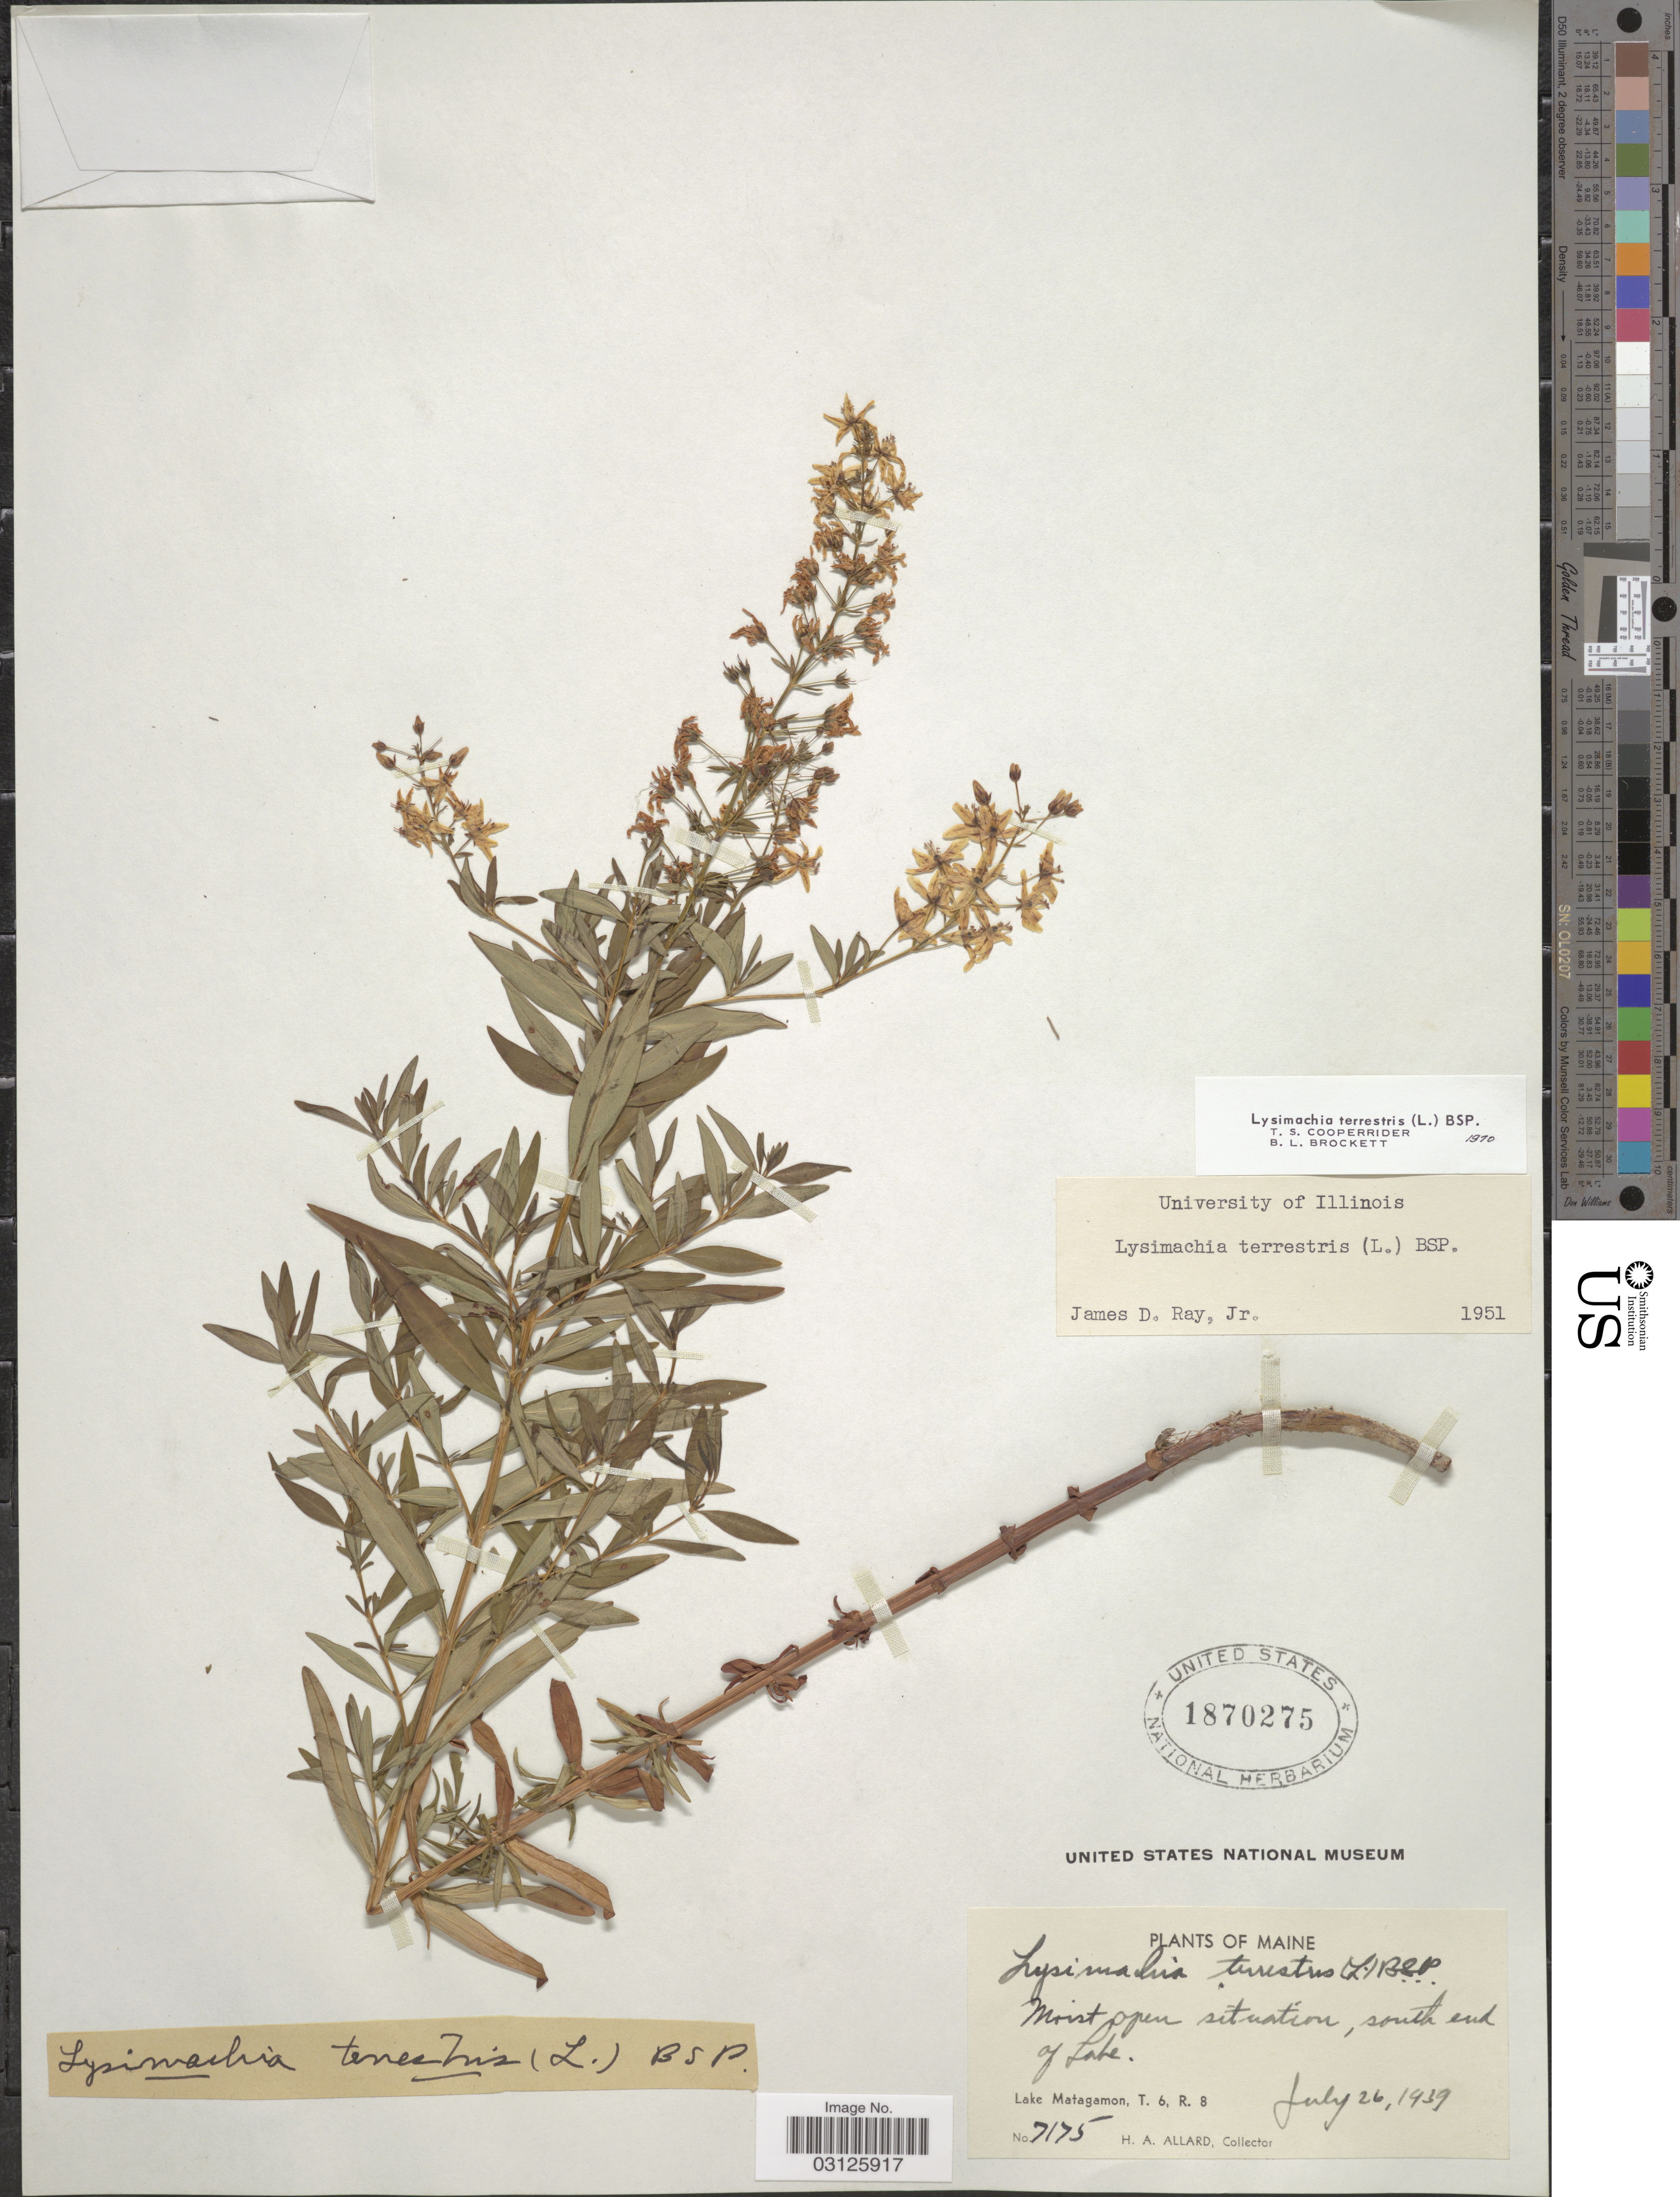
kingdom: Plantae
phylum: Tracheophyta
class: Magnoliopsida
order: Ericales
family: Primulaceae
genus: Lysimachia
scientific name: Lysimachia terrestris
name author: (L.) Britton, Stearns & Poggenb.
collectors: H. A. Allard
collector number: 7175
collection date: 1939-07-26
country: United States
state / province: Maine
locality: South end of Lake. Lake Matagamon, T6, R8.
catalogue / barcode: US 1870275